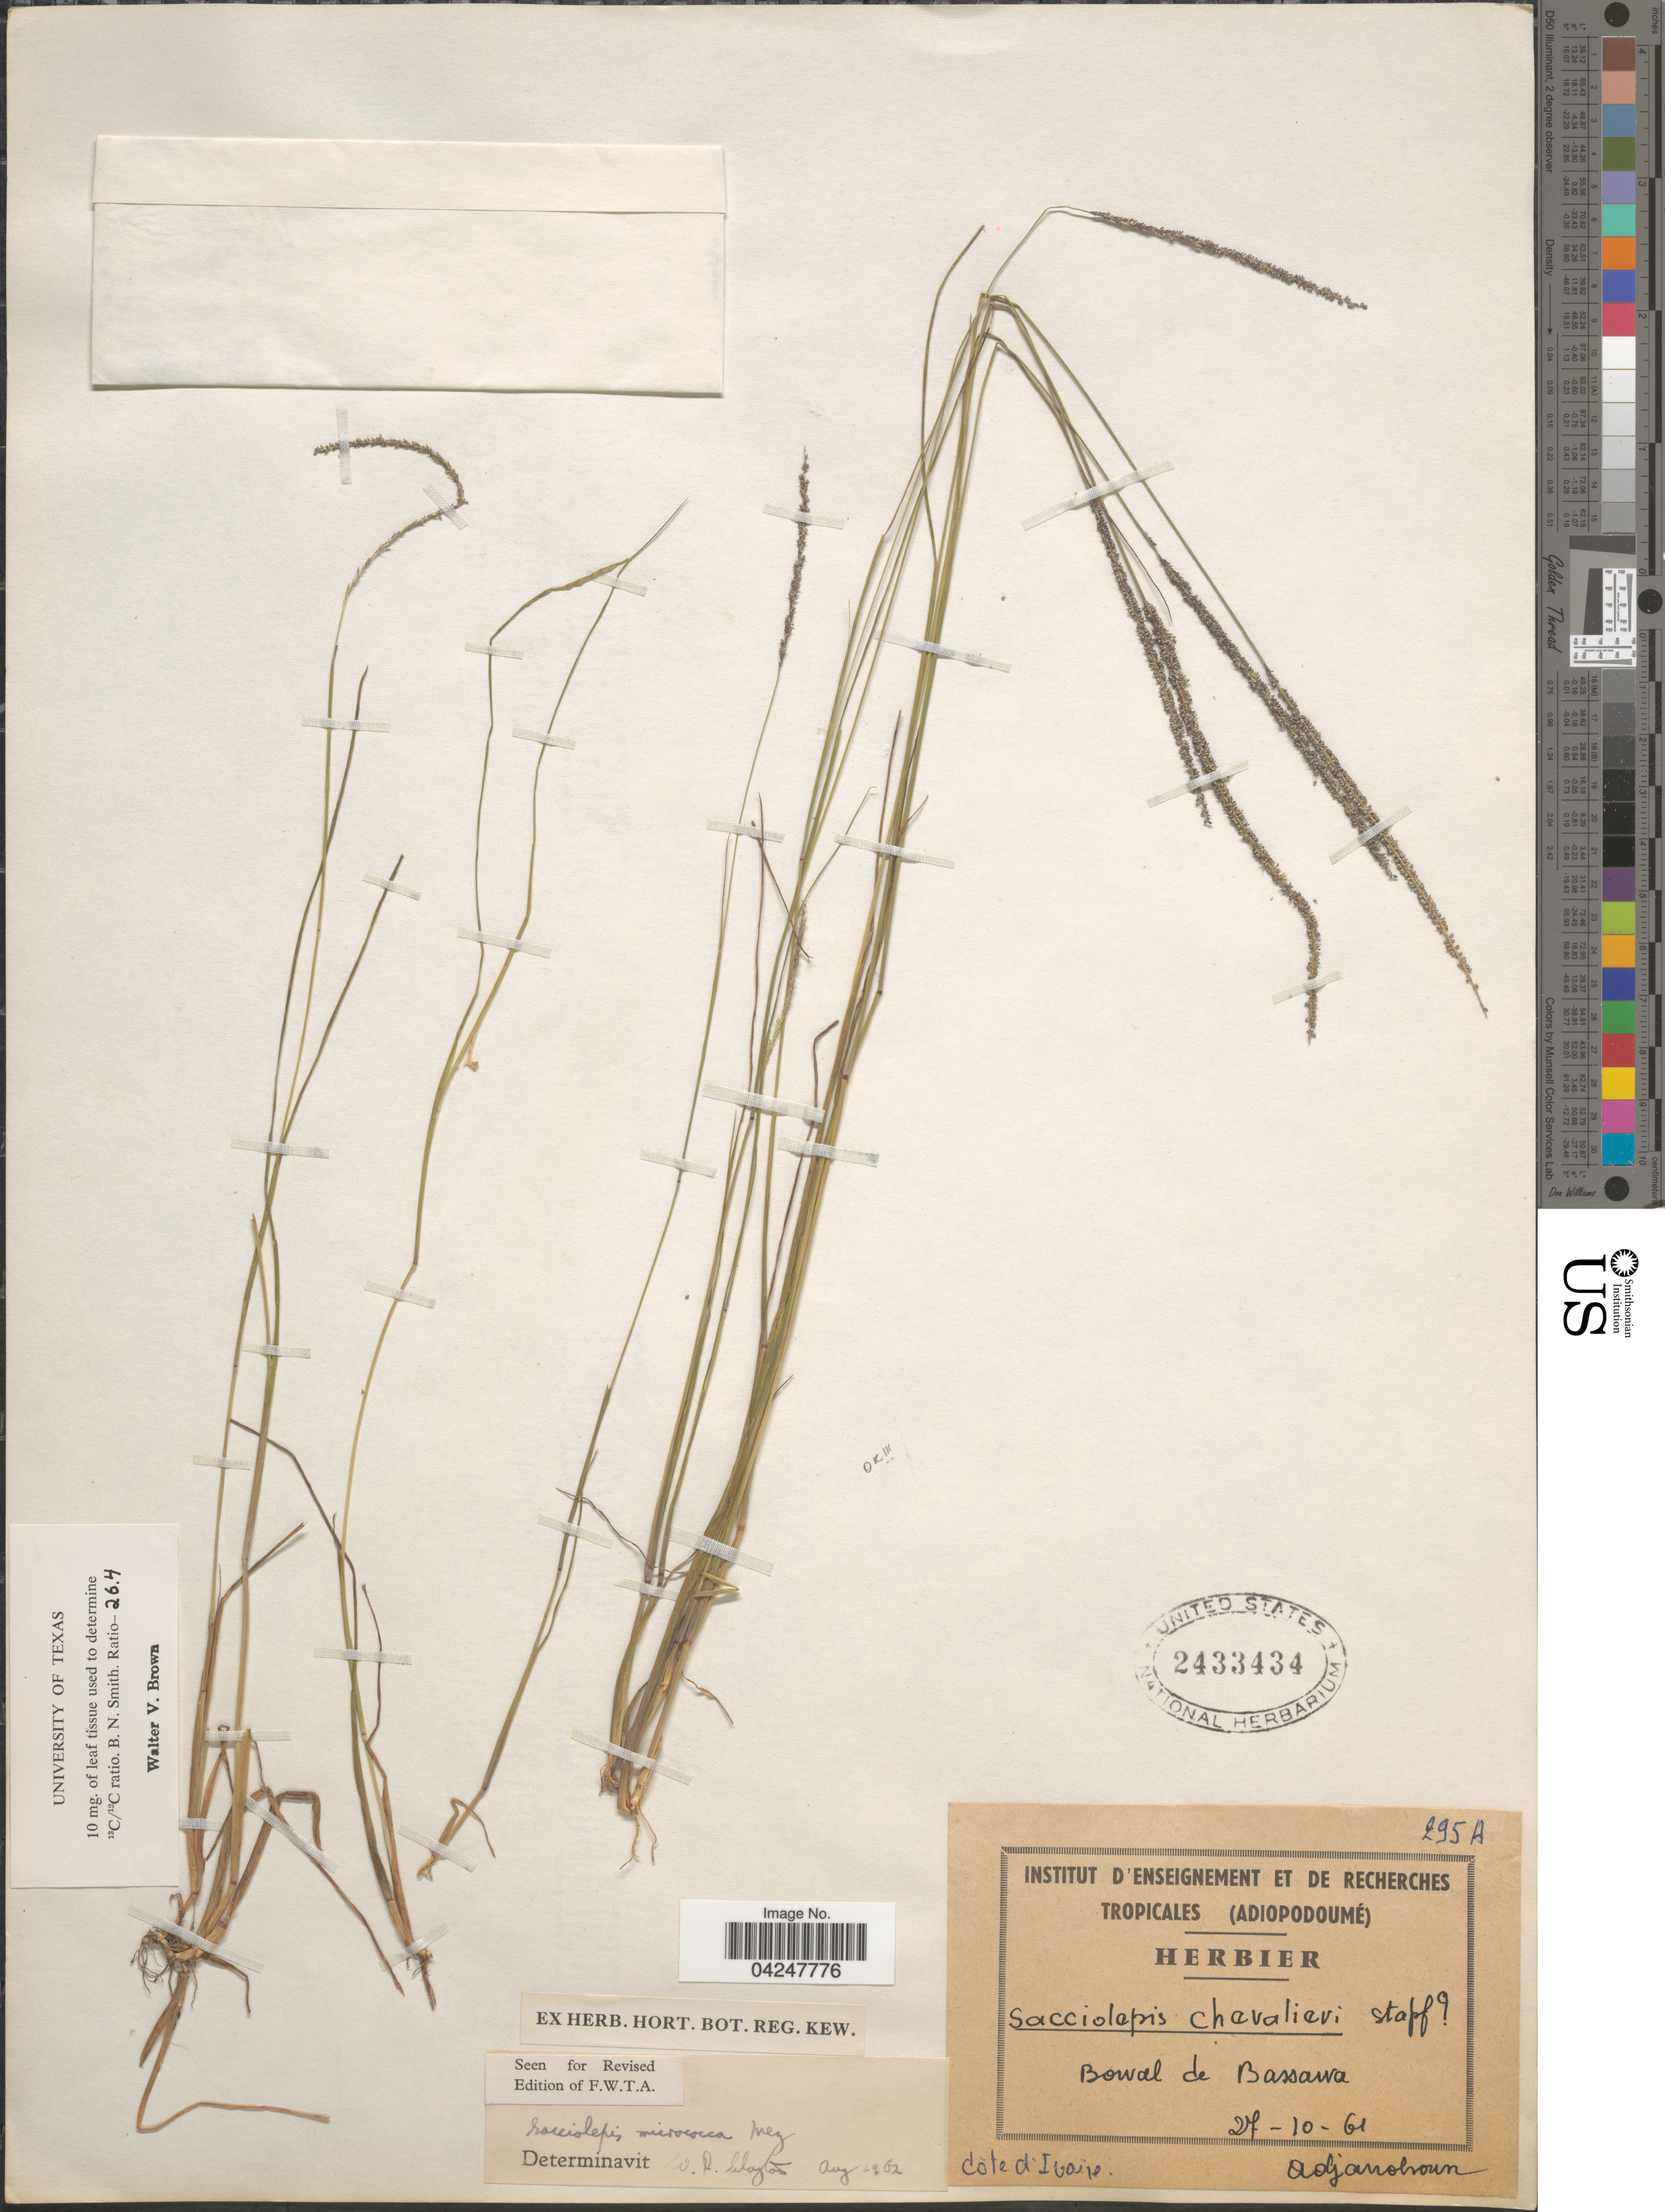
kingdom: Plantae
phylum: Tracheophyta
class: Liliopsida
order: Poales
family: Poaceae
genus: Sacciolepis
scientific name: Sacciolepis micrococca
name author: Mez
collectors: Adjanohoun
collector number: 295A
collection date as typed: Transcribed d/m/y: 27/10/61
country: Ivory Coast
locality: Bowal de Bassawa. Cote d'Ivoire.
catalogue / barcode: US 2433434